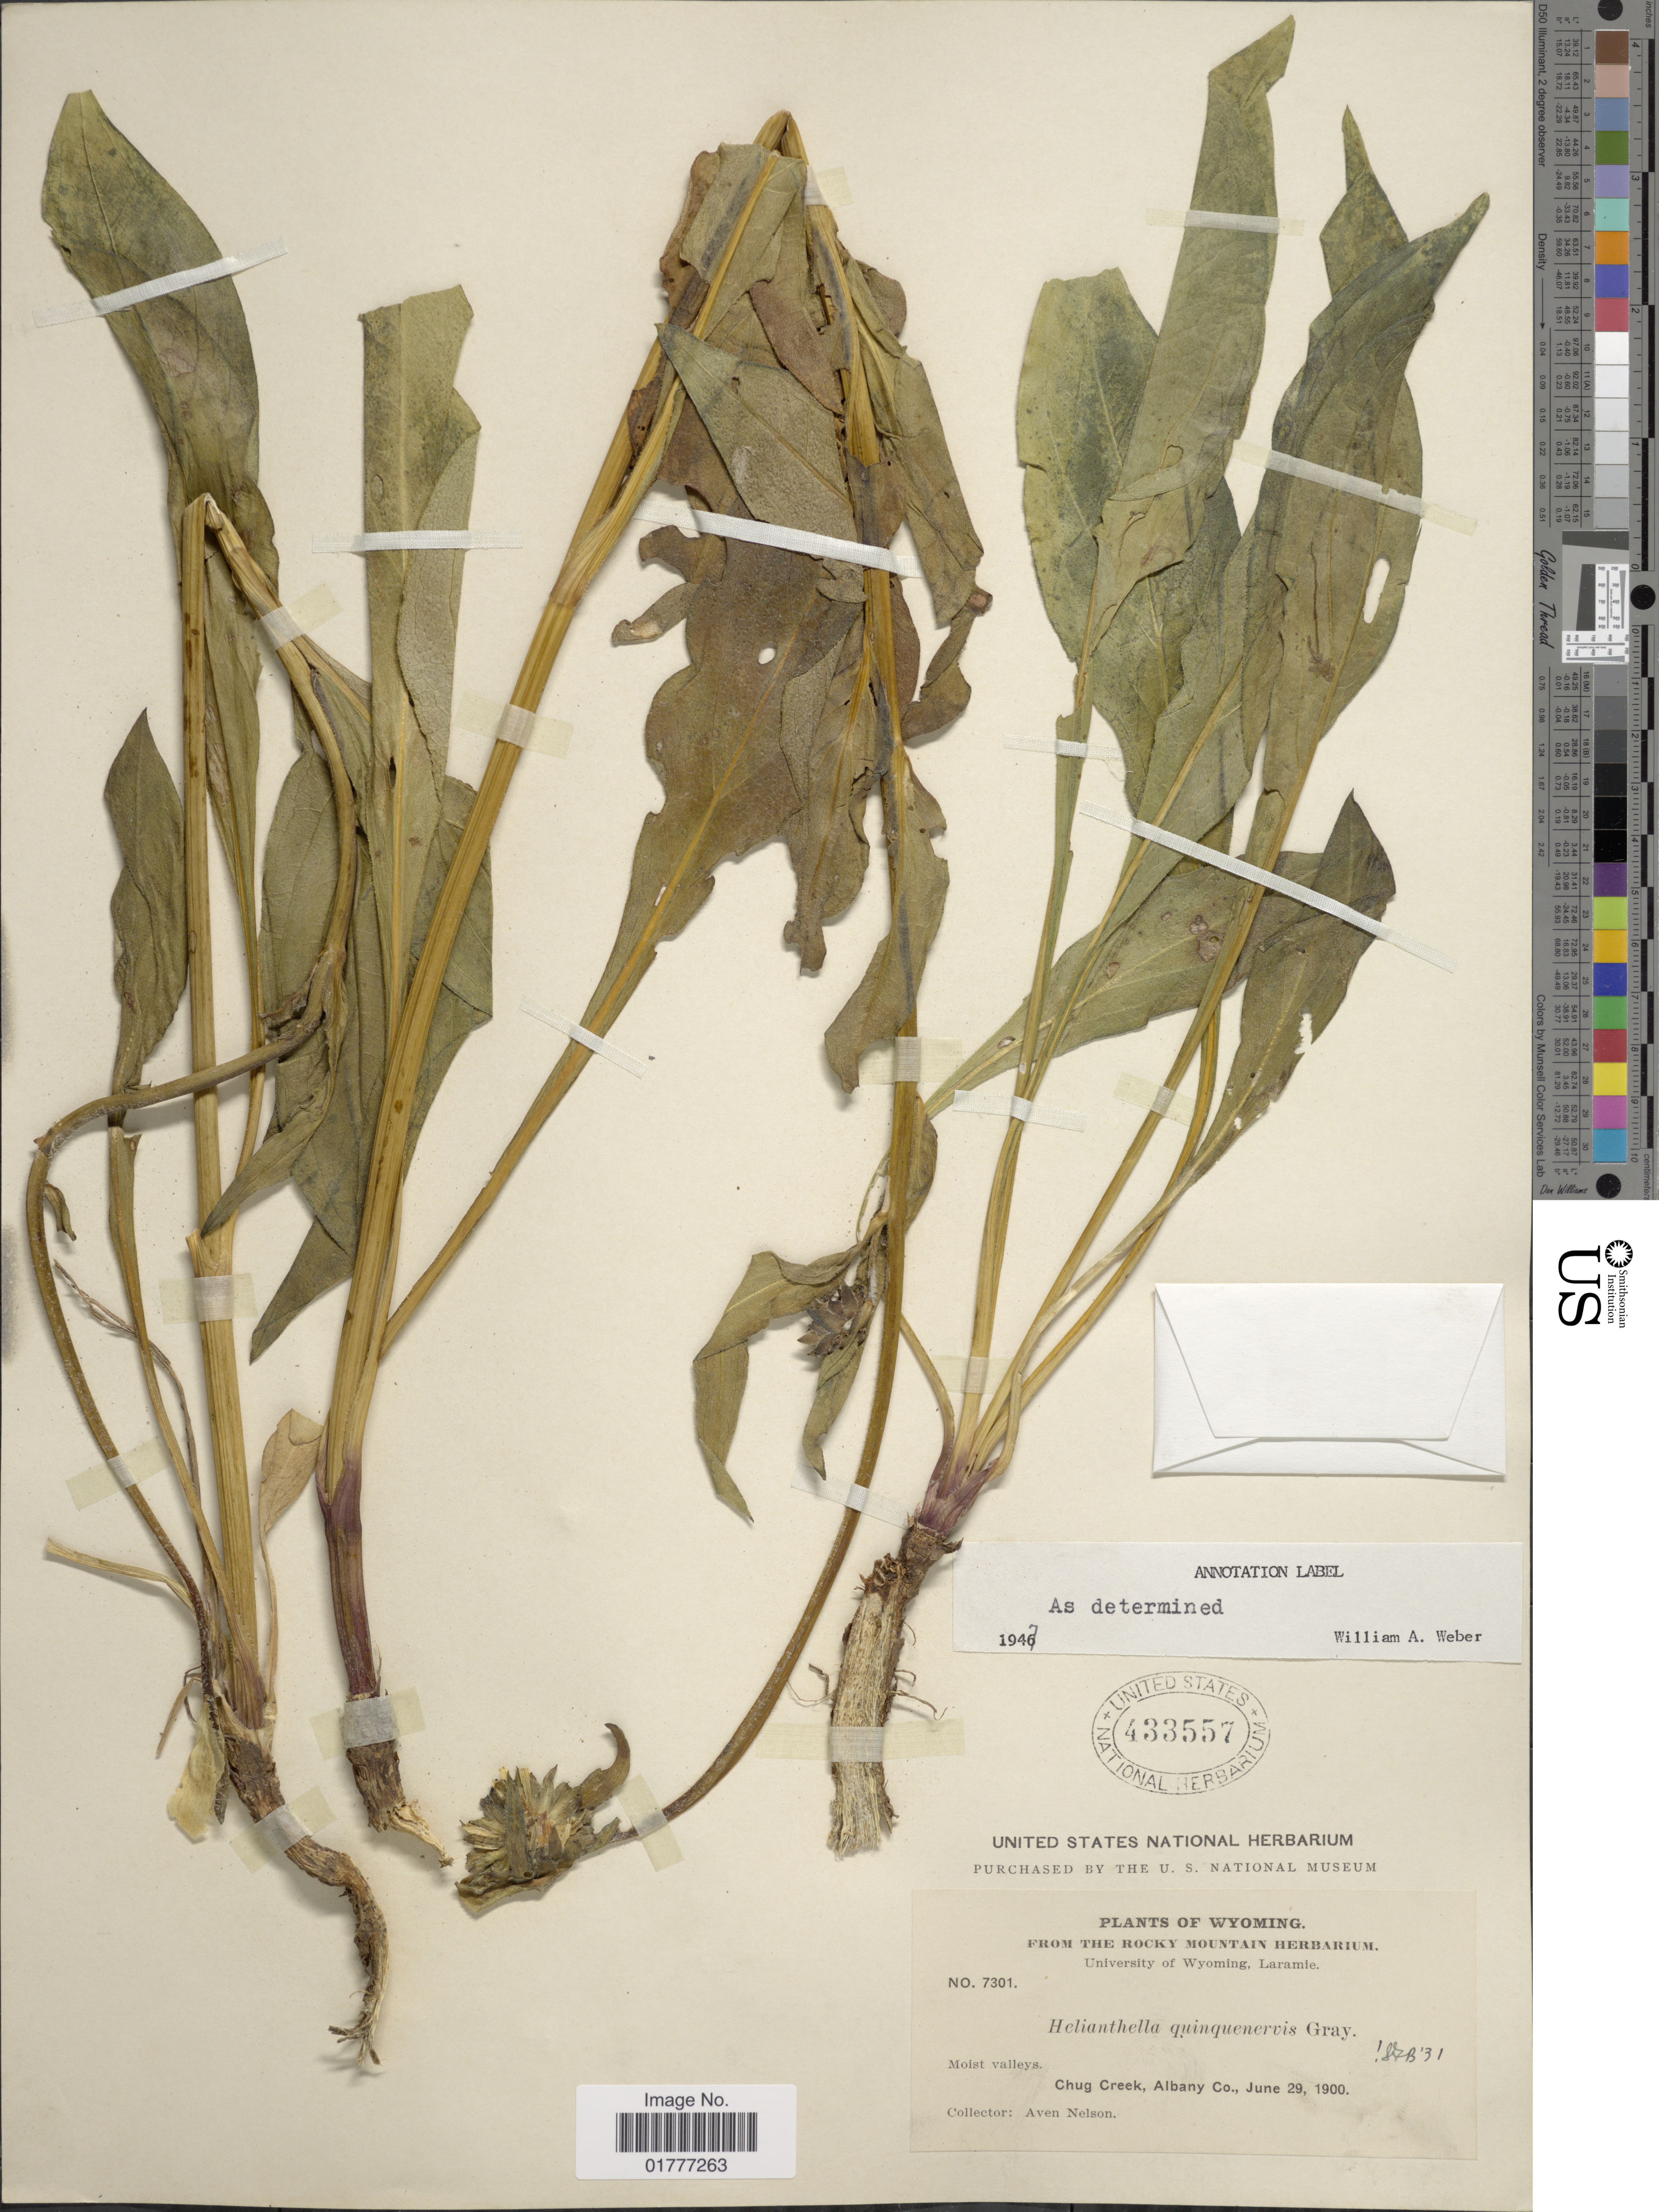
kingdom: Plantae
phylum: Tracheophyta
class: Magnoliopsida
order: Asterales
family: Asteraceae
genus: Helianthella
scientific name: Helianthella quinquenervis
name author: (Hook.) A. Gray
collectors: A. Nelson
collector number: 7301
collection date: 1900-06-29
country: United States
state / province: Wyoming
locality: Moist valleys, Chug Creek, Albany Co.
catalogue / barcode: US 433557